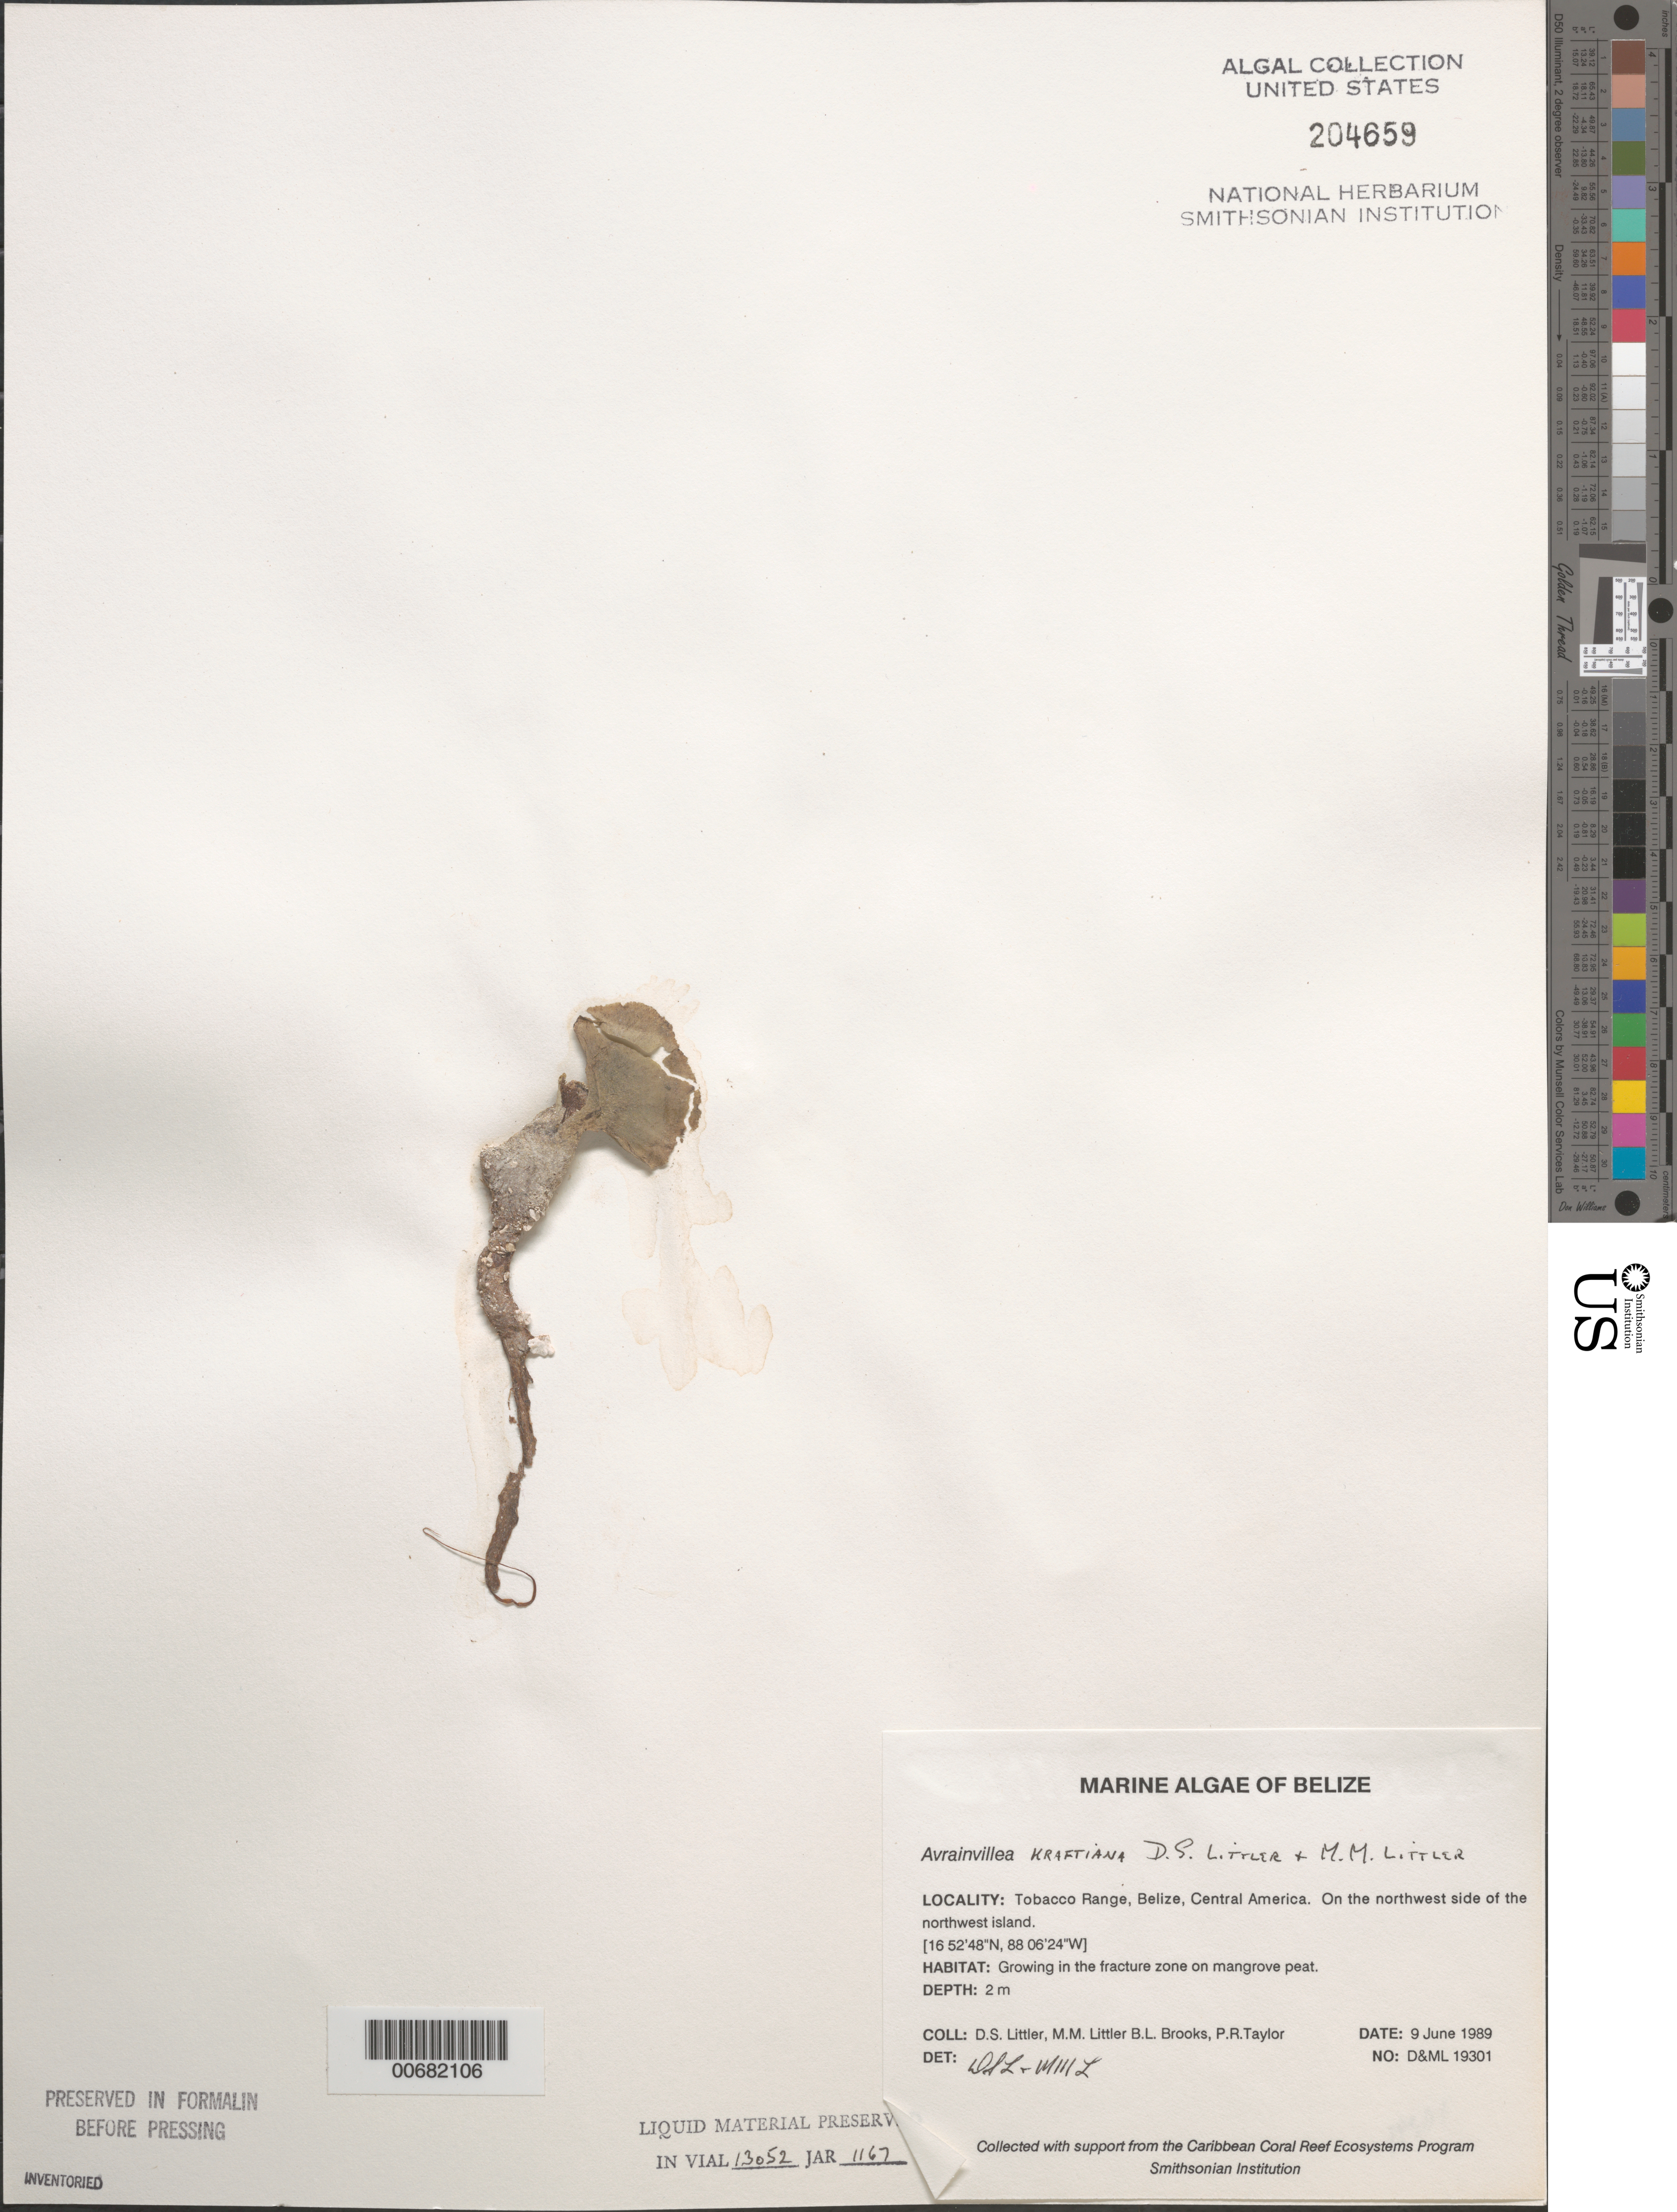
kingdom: Plantae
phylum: Chlorophyta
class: Ulvophyceae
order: Bryopsidales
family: Dichotomosiphonaceae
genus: Avrainvillea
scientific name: Avrainvillea kraftiana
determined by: Littler, D. S.; Littler, M. M.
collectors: D. S. Littler, M. M. Littler, B. Brooks & P. R. Taylor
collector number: D&ML 19301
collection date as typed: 09 Jun 1989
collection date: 1989-06-09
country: Belize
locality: Tobacco Range, northwest island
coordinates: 16 52' 48" N, 88 06' 24" W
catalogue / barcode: US 204659